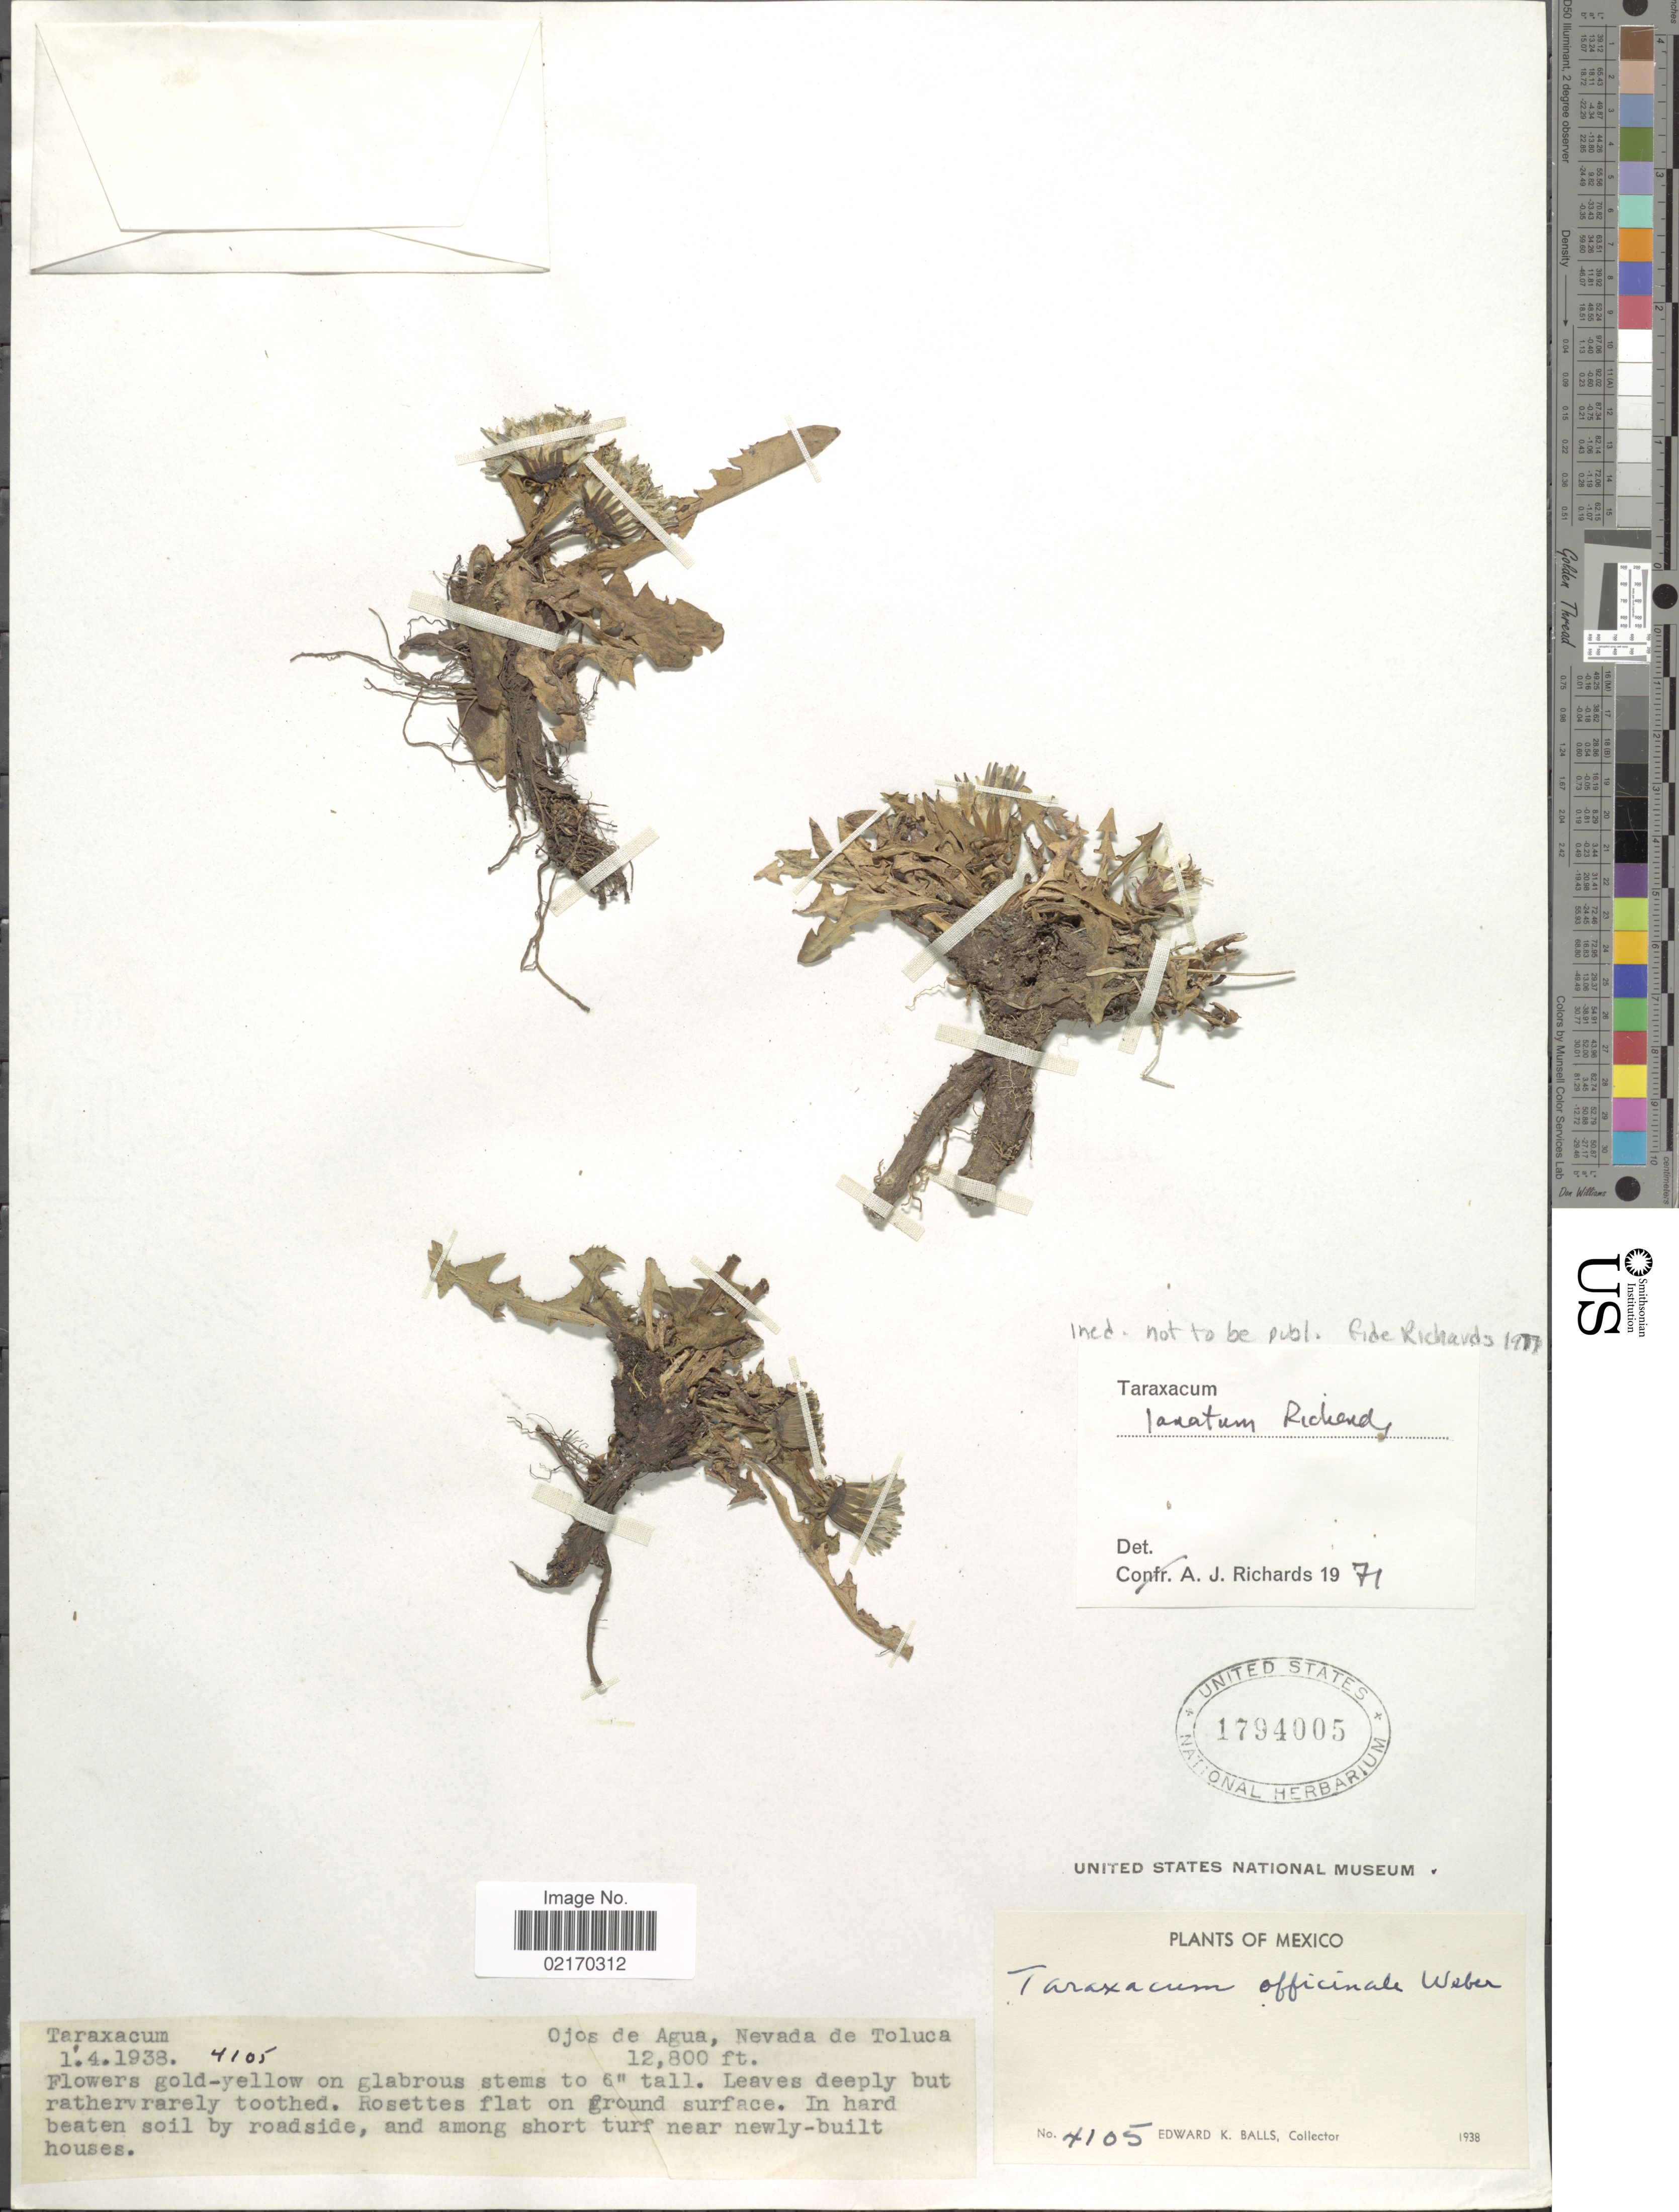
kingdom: Plantae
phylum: Tracheophyta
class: Magnoliopsida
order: Asterales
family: Asteraceae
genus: Taraxacum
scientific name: Taraxacum mexicanum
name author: DC.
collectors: E. K. Balls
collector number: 4105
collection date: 1938-04-01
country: Mexico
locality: Ojos de Agua, Nevada de Toluca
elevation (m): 3901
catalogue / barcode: US 1794005